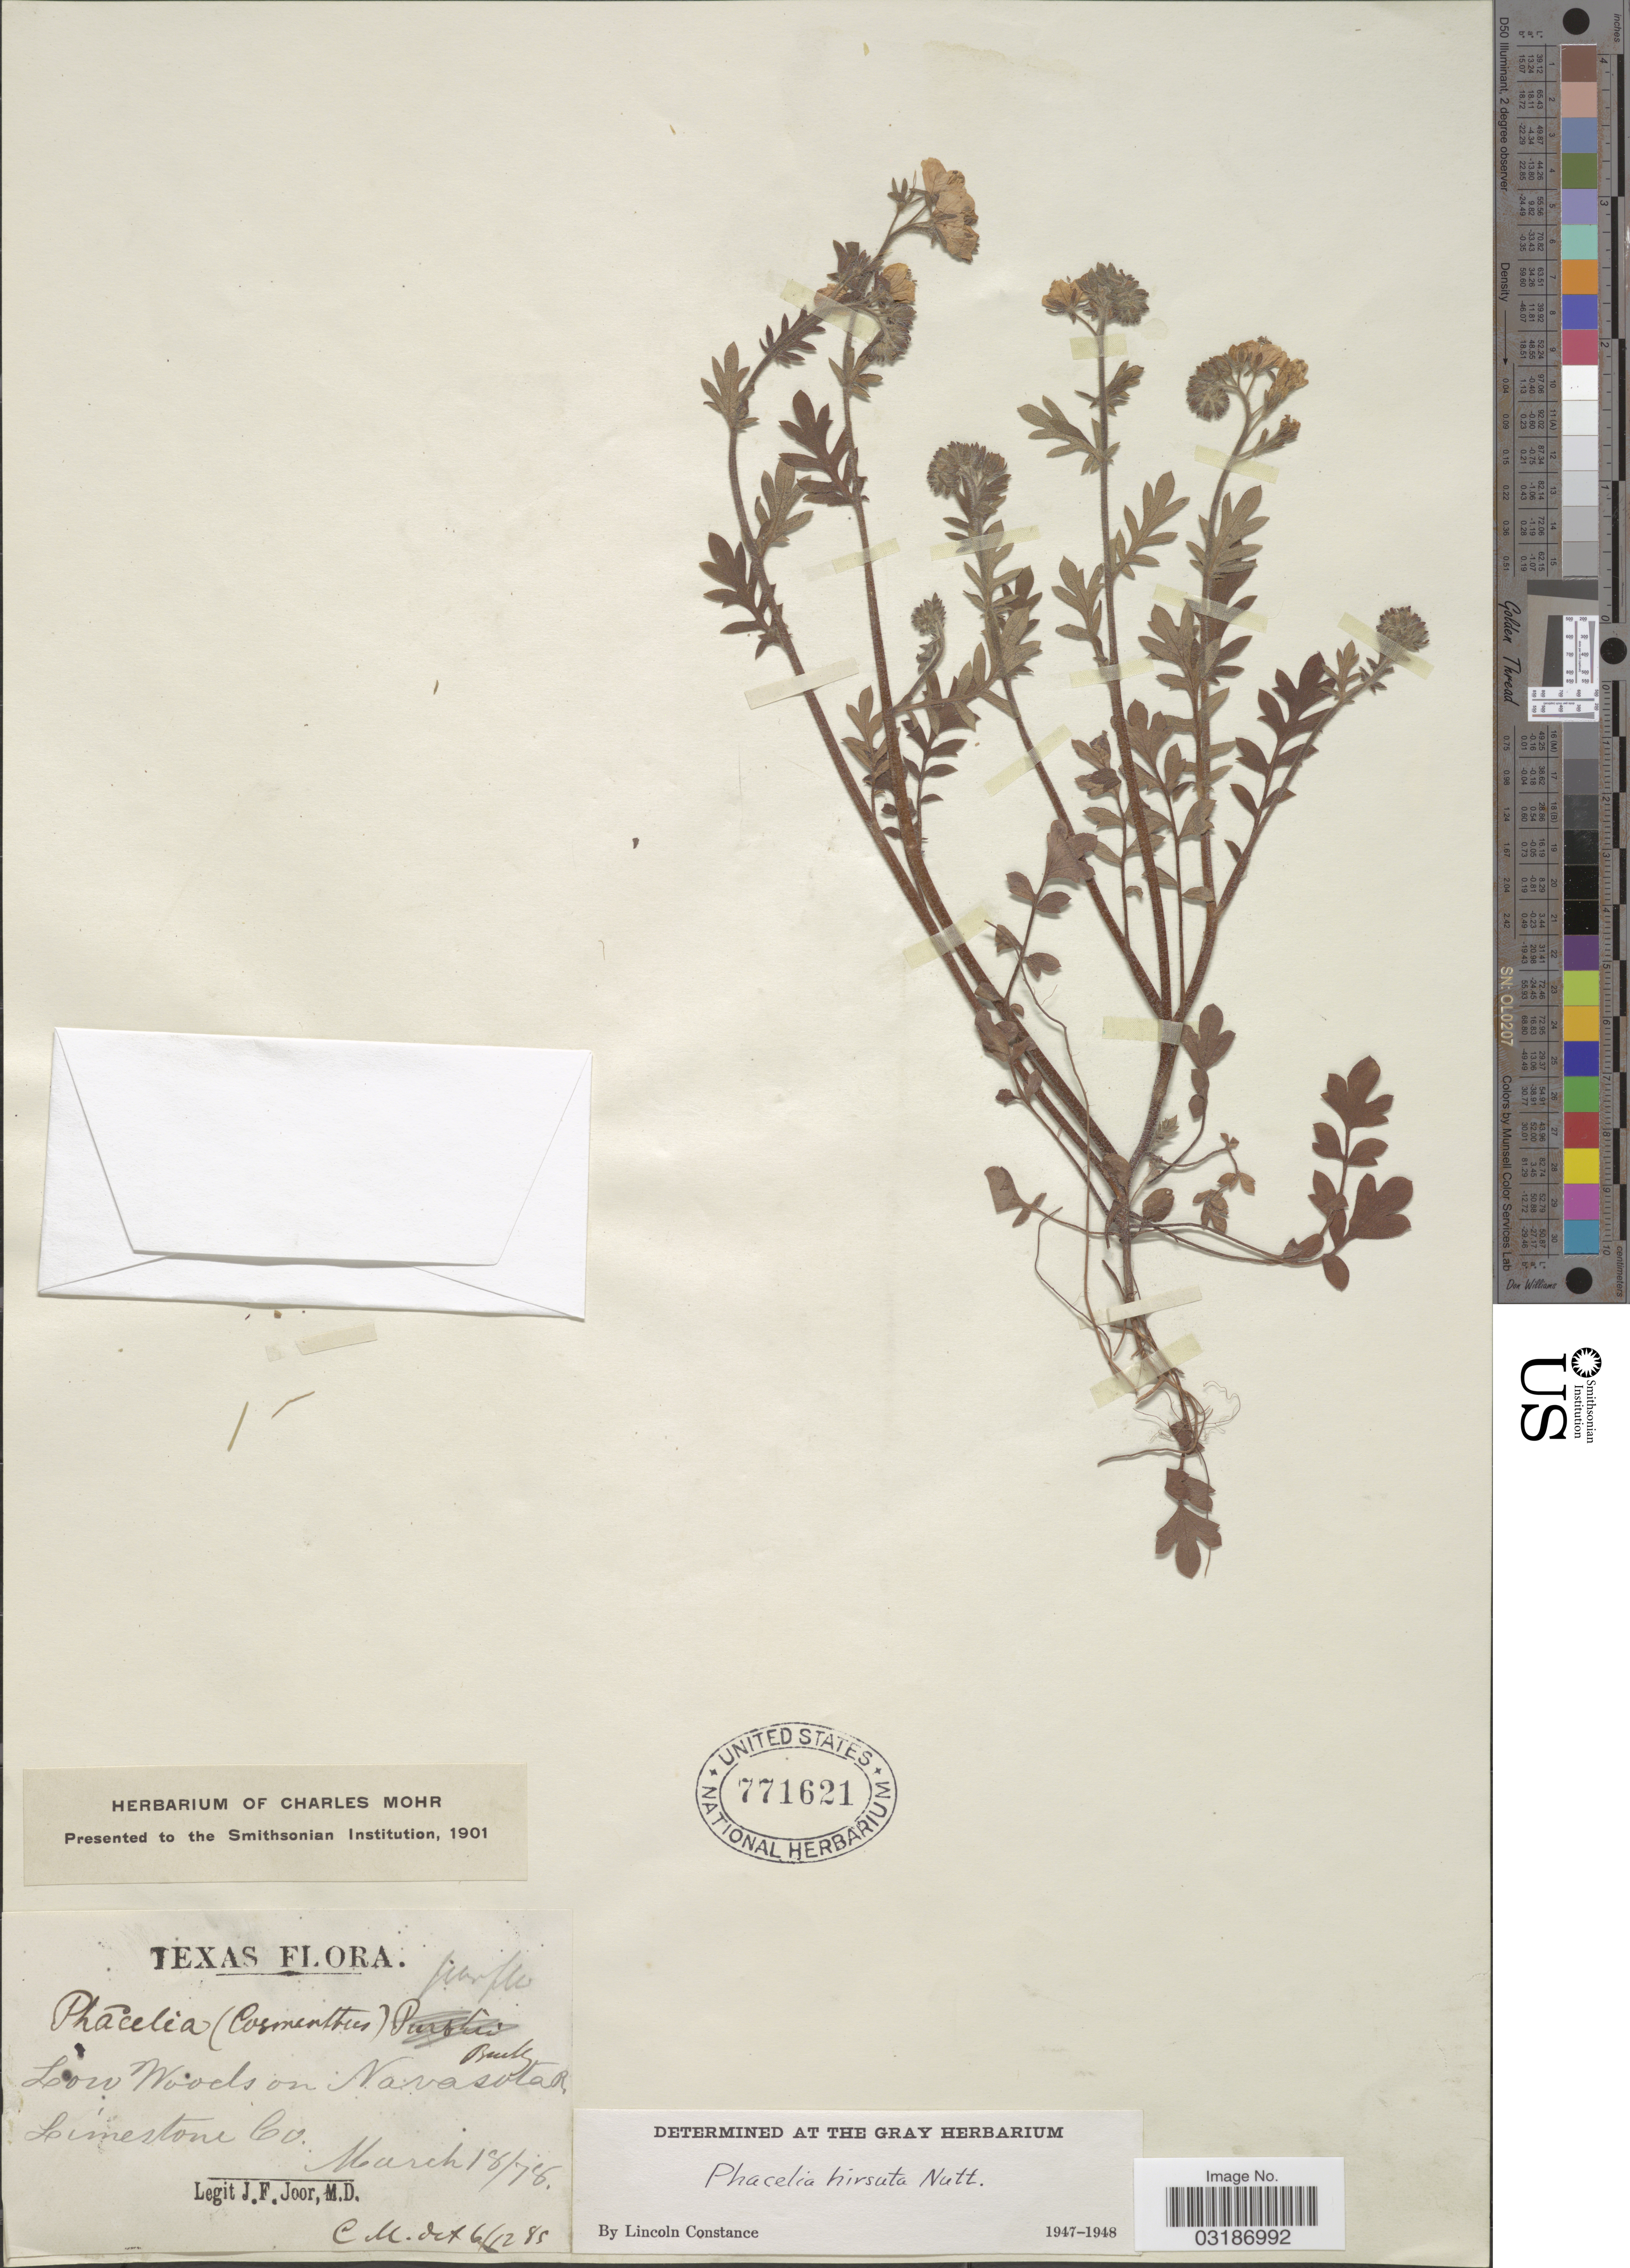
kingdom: Plantae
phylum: Tracheophyta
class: Magnoliopsida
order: Boraginales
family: Hydrophyllaceae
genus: Phacelia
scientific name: Phacelia hirsuta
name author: Nutt.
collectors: J. F. Joor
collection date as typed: Transcribed d/m/y: 18/3/78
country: United States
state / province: Texas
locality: Low Woods on Navasota R. Limestone Co.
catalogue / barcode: US 771621